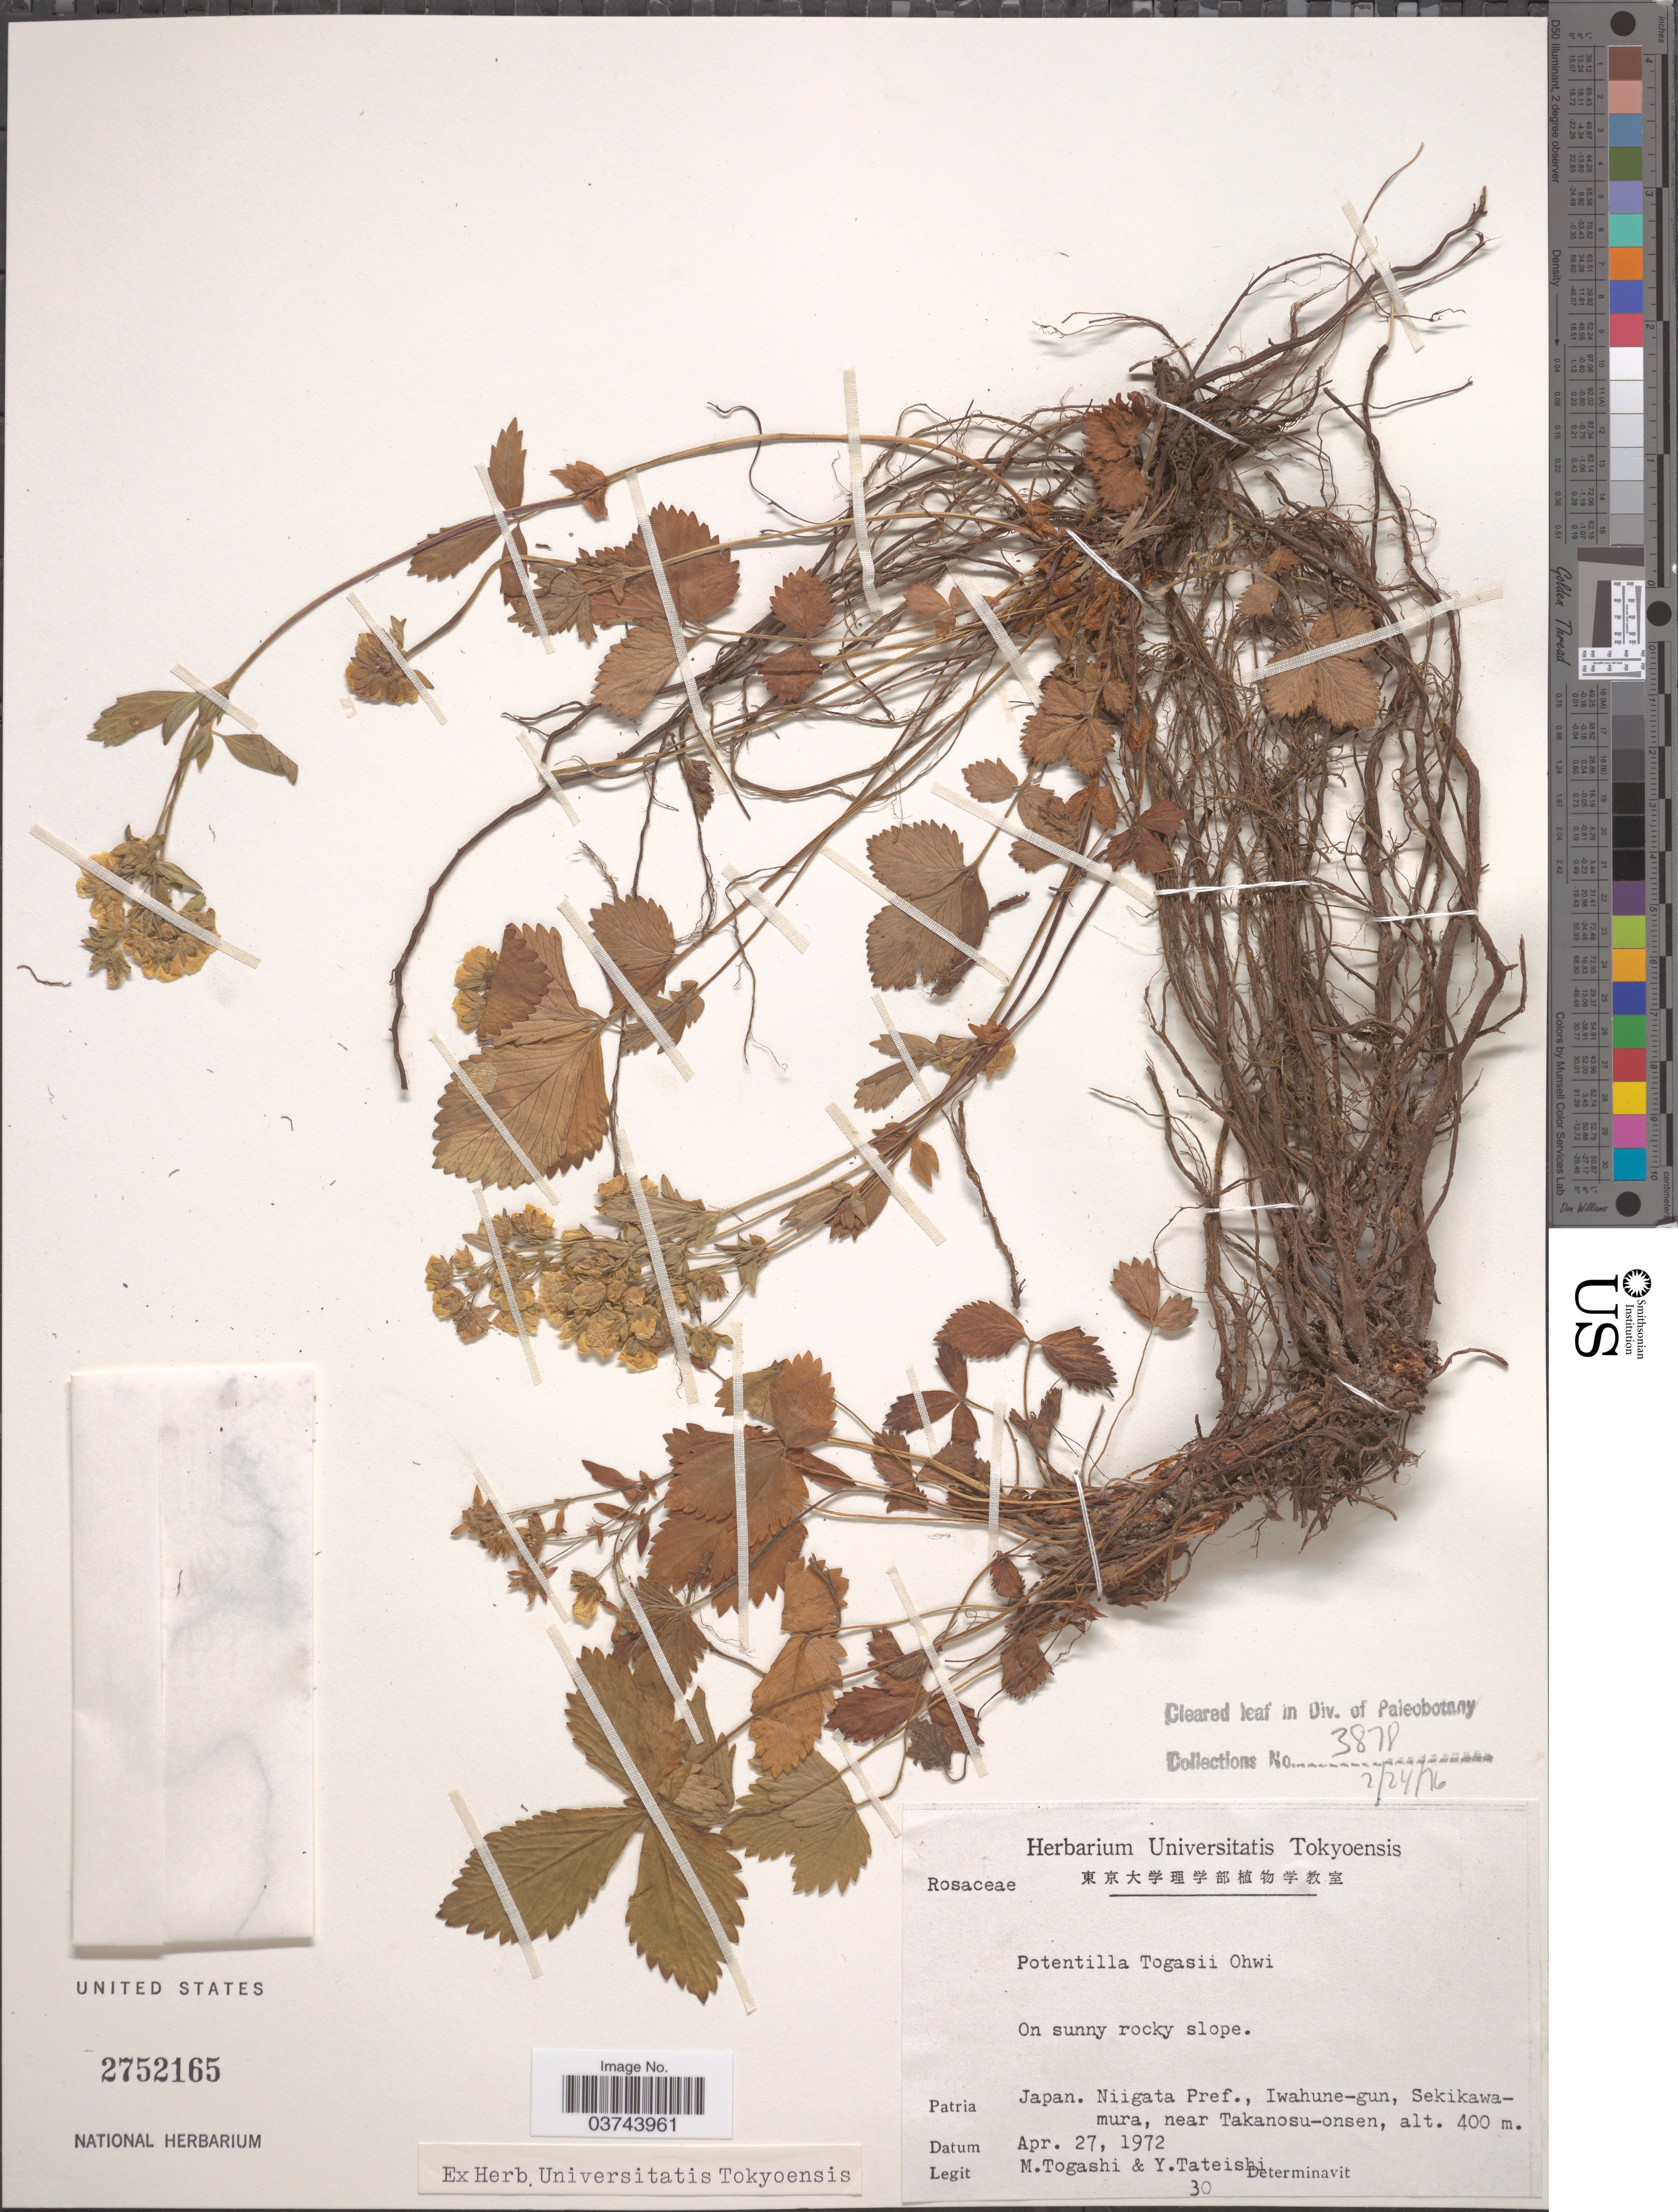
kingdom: Plantae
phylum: Tracheophyta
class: Magnoliopsida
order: Rosales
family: Rosaceae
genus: Potentilla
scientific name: Potentilla togasii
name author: Ohwi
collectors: M. Togashi & Y. Tateishi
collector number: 30?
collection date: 1972-04-27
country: Japan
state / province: Niigata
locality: Niigata Pref., Iwahune-gun, Sekikawamura, near Takanosu-onsen.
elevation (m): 400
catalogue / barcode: US 2752165